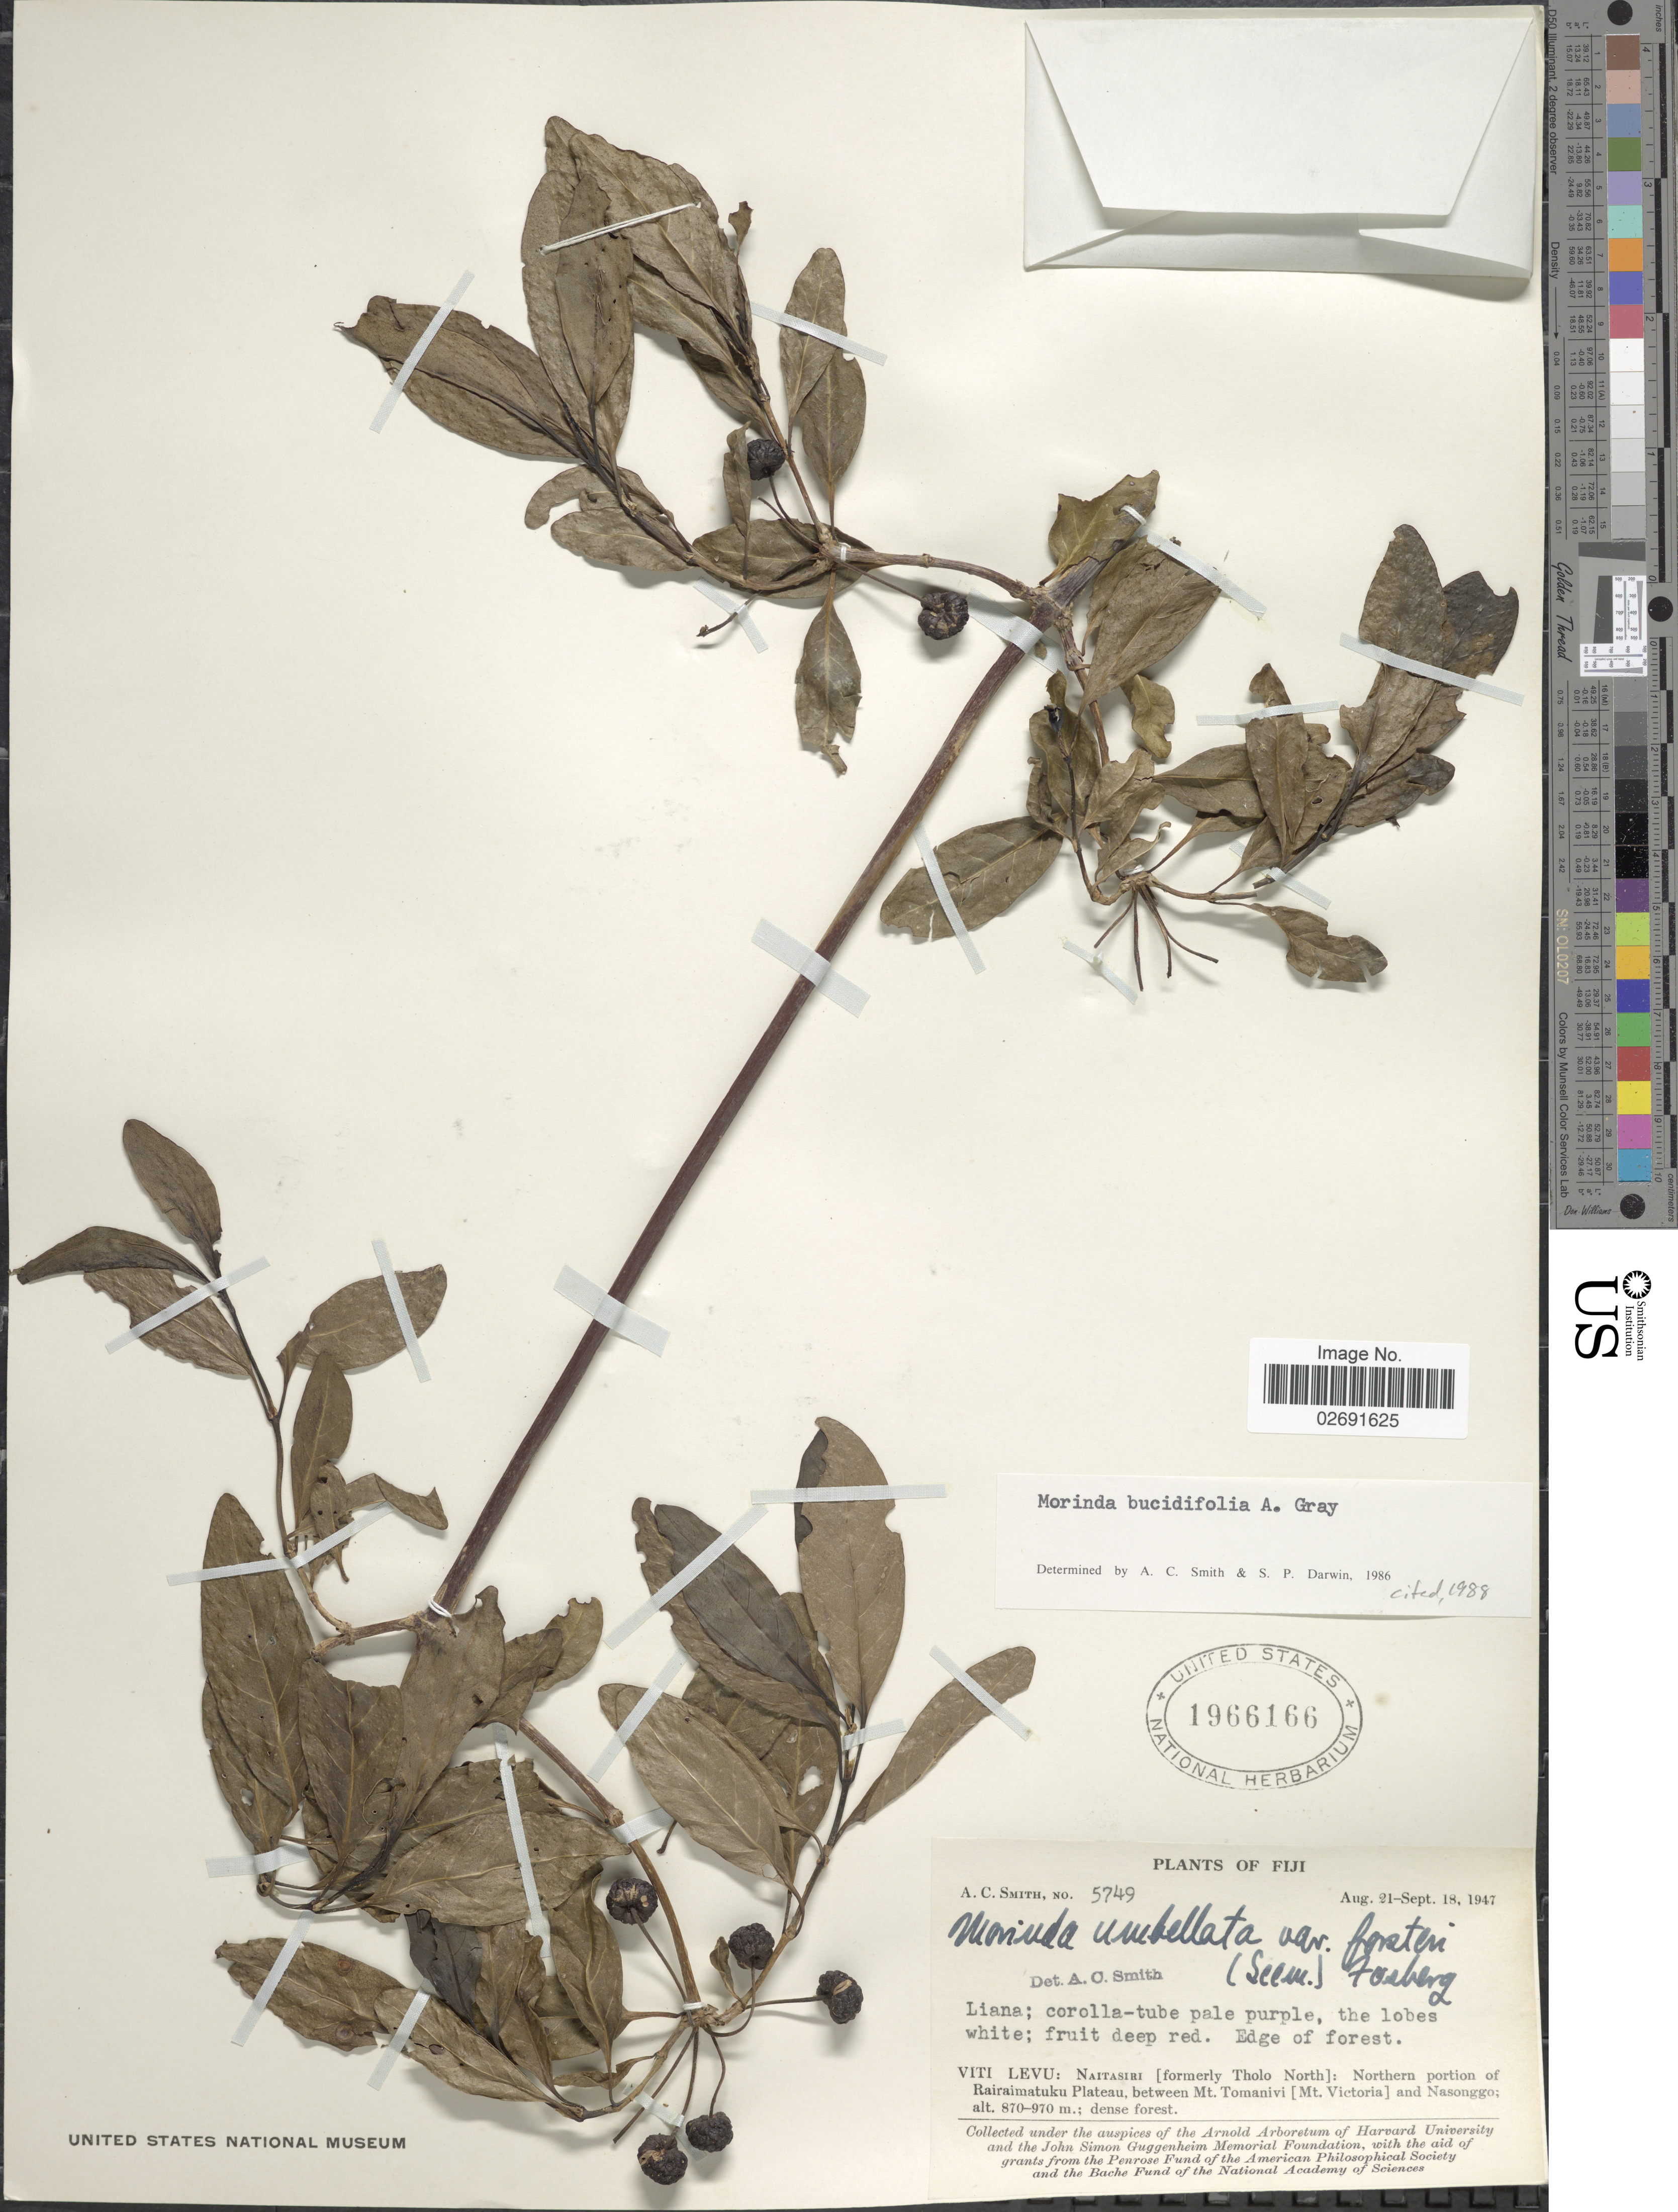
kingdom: Plantae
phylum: Tracheophyta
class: Magnoliopsida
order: Gentianales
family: Rubiaceae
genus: Gynochthodes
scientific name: Gynochthodes bucidifolia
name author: (A. Gray) Razafim. & B. Bremer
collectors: A. C. Smith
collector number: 5749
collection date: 1947-08-21/1947-09-18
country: Fiji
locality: Edge of forest. Viti Levu: Naitasiri [formerly Tholo North}: Northern portion of Rairaimatuku Plateau, between Mt. Tomanivi [Mt. Victoria] and Nasonggo.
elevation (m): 870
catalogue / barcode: US 1966166